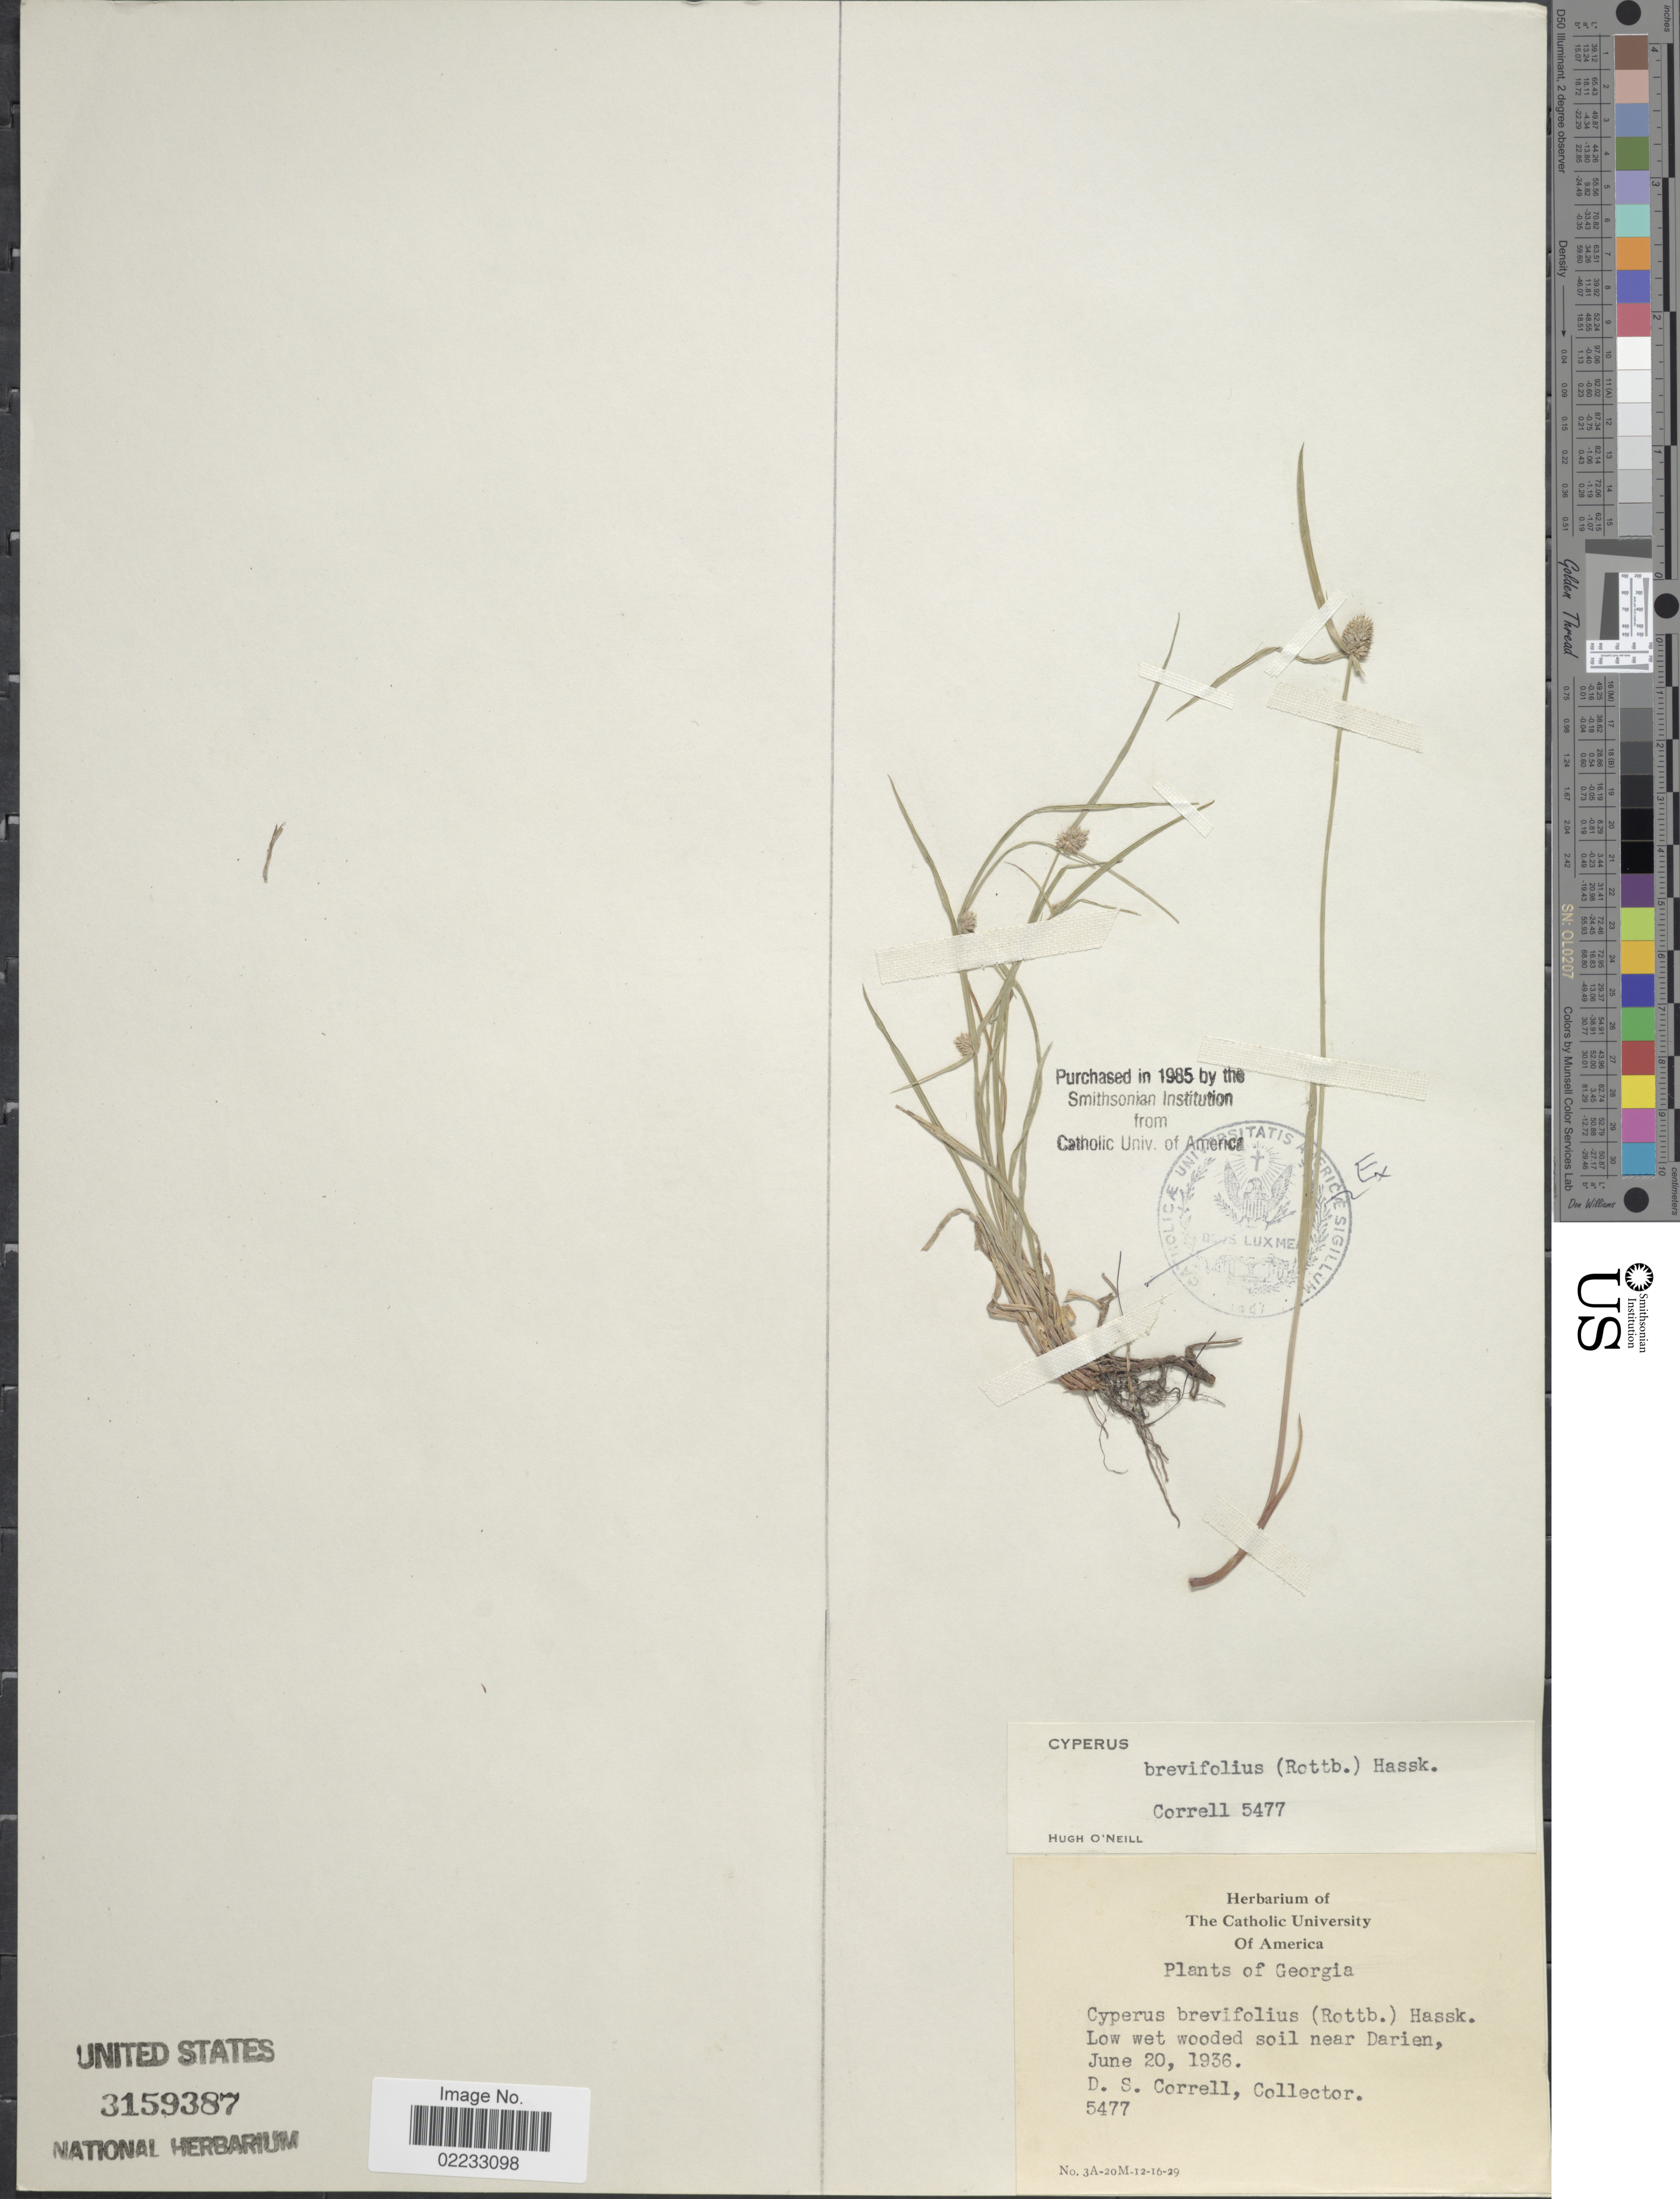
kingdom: Plantae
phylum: Tracheophyta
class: Liliopsida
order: Poales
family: Cyperaceae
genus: Cyperus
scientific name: Cyperus brevifolius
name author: (Rottb.) Hassk.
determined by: Strong, M. T., (US), Smithsonian Institution - National Museum of Natural History (UNITED STATES)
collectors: D. S. Correll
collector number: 5477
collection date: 1936-06-20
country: United States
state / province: Georgia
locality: Near Darien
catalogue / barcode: US 3159387